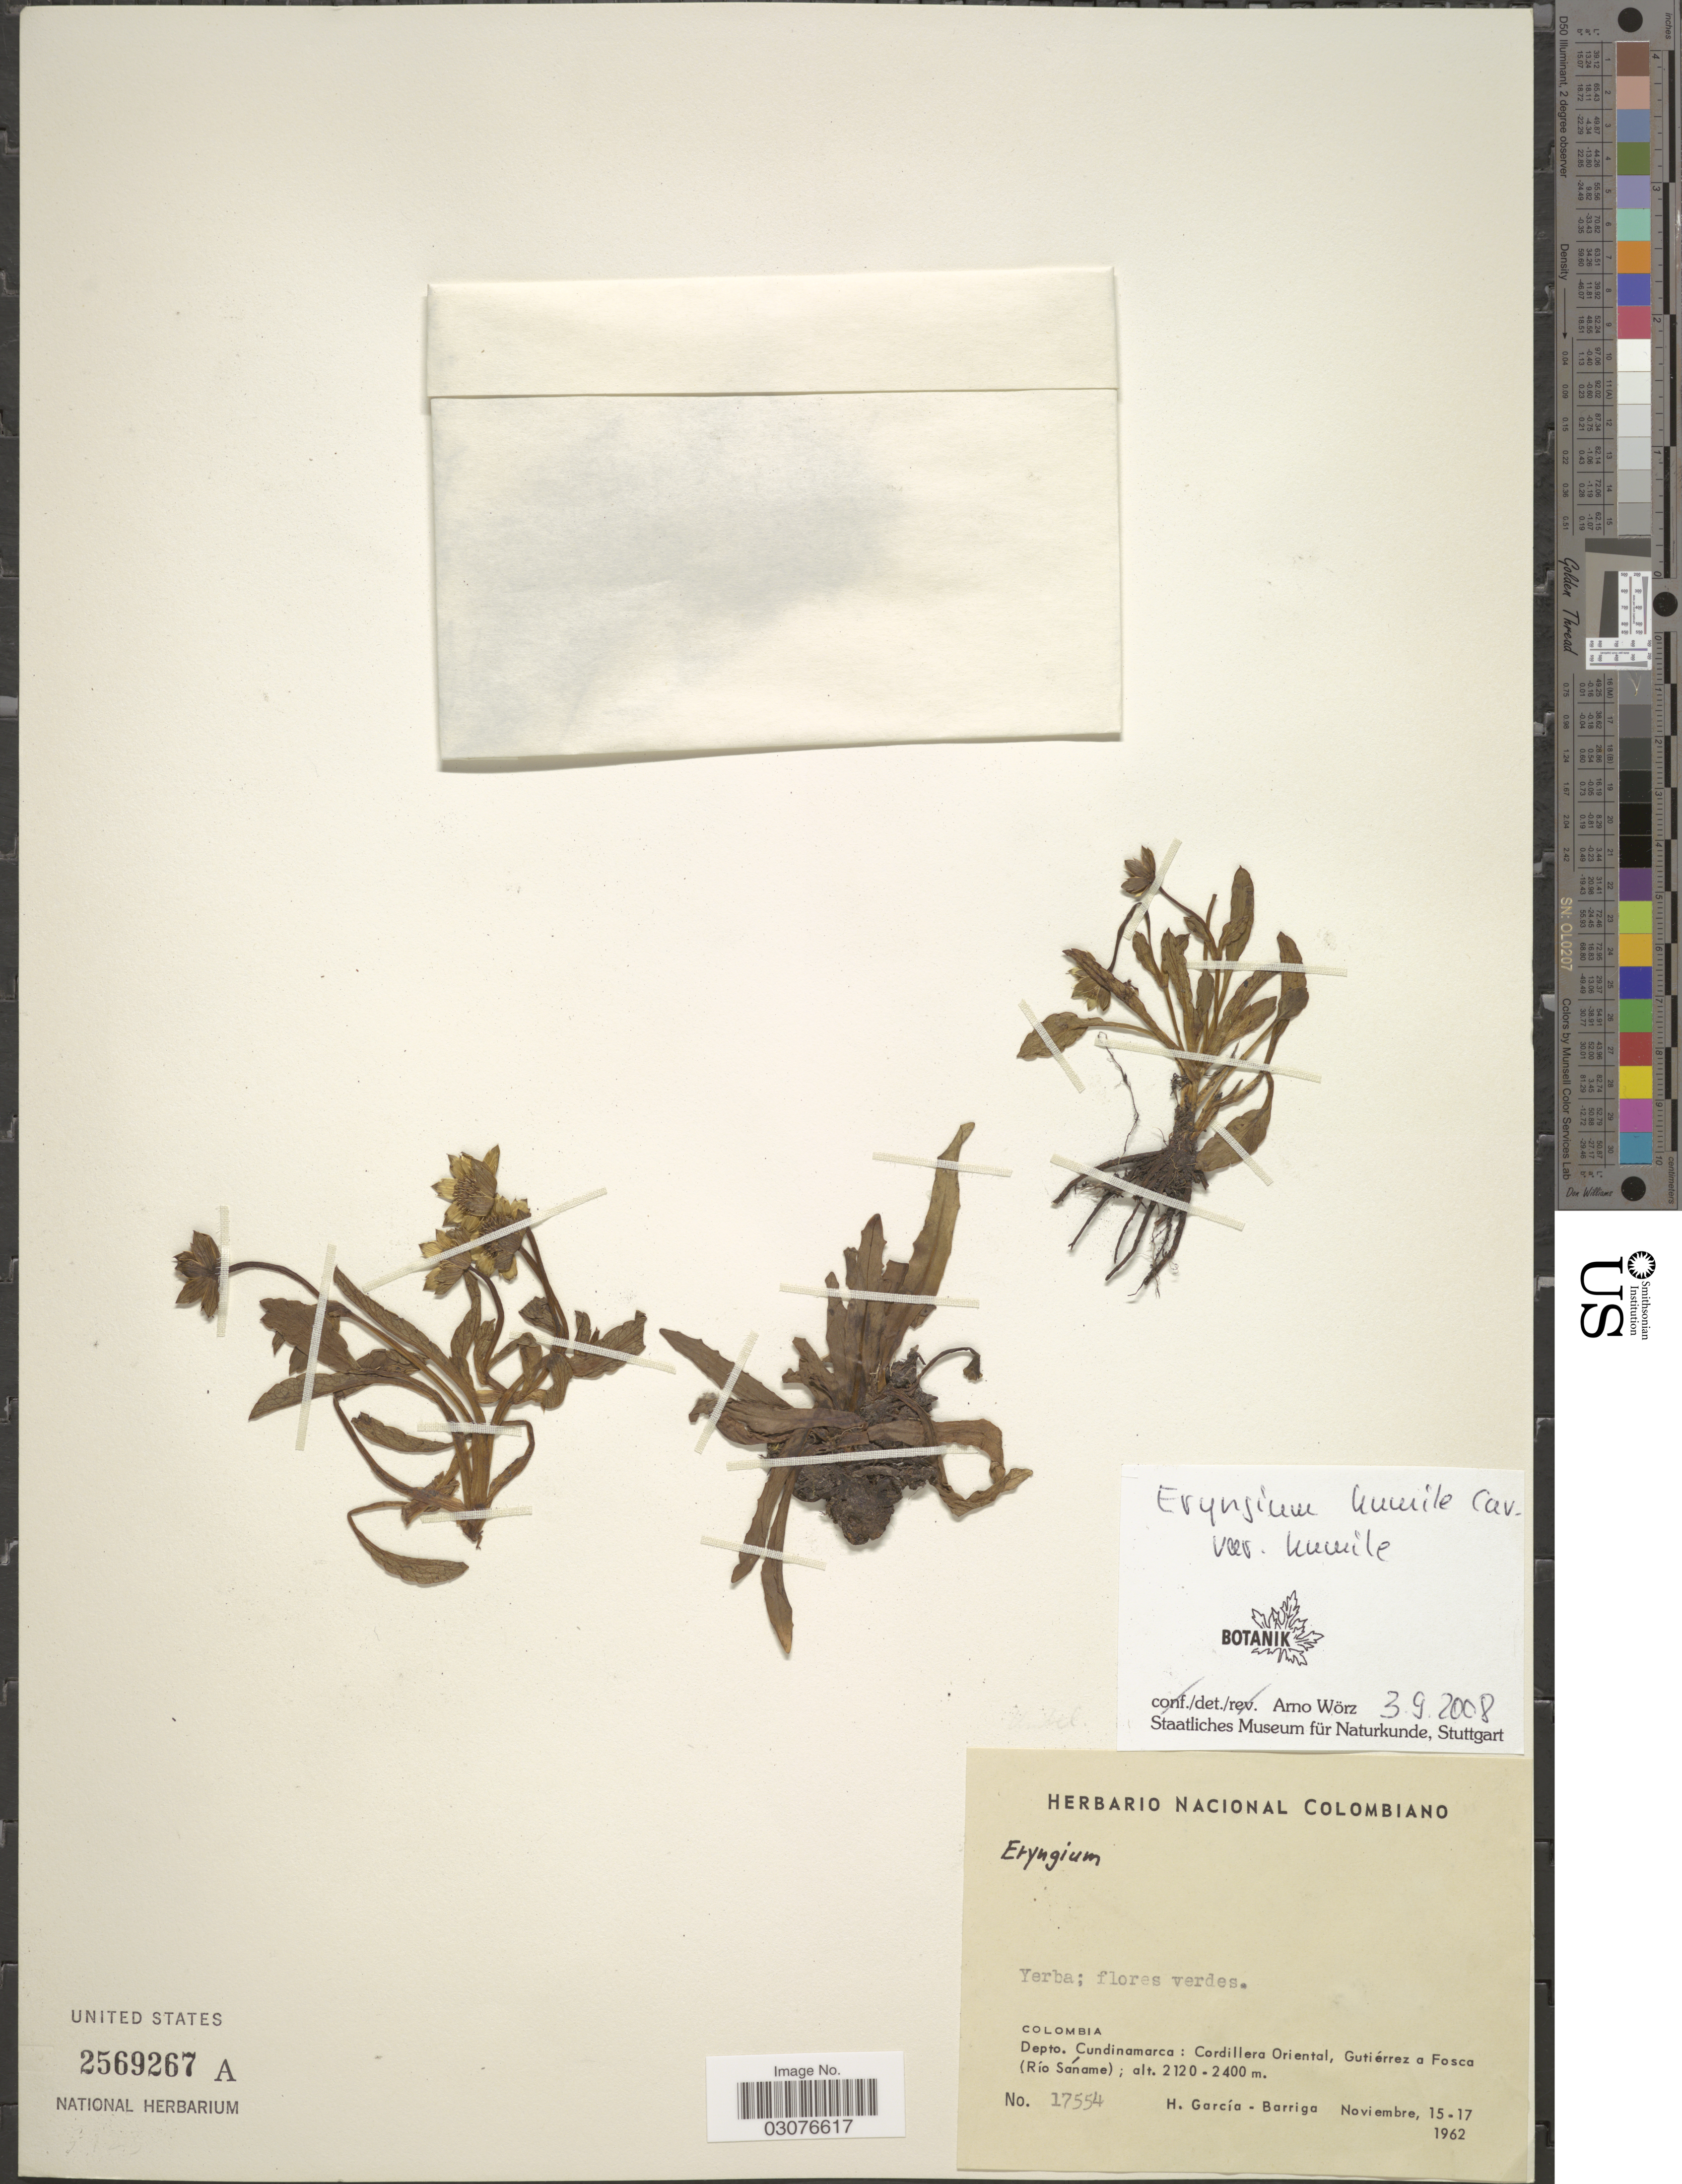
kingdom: Plantae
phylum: Tracheophyta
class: Magnoliopsida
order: Apiales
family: Apiaceae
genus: Eryngium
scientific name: Eryngium humile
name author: Cav.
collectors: H. García Barriga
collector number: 17554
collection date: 1962-11-15/1962-11-17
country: Colombia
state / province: Cundinamarca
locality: Depto. Cundinamarca: Cordillera Oriental, Gutiérrez a Fosca (Río Sáname).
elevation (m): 2120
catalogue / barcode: US 2569267A